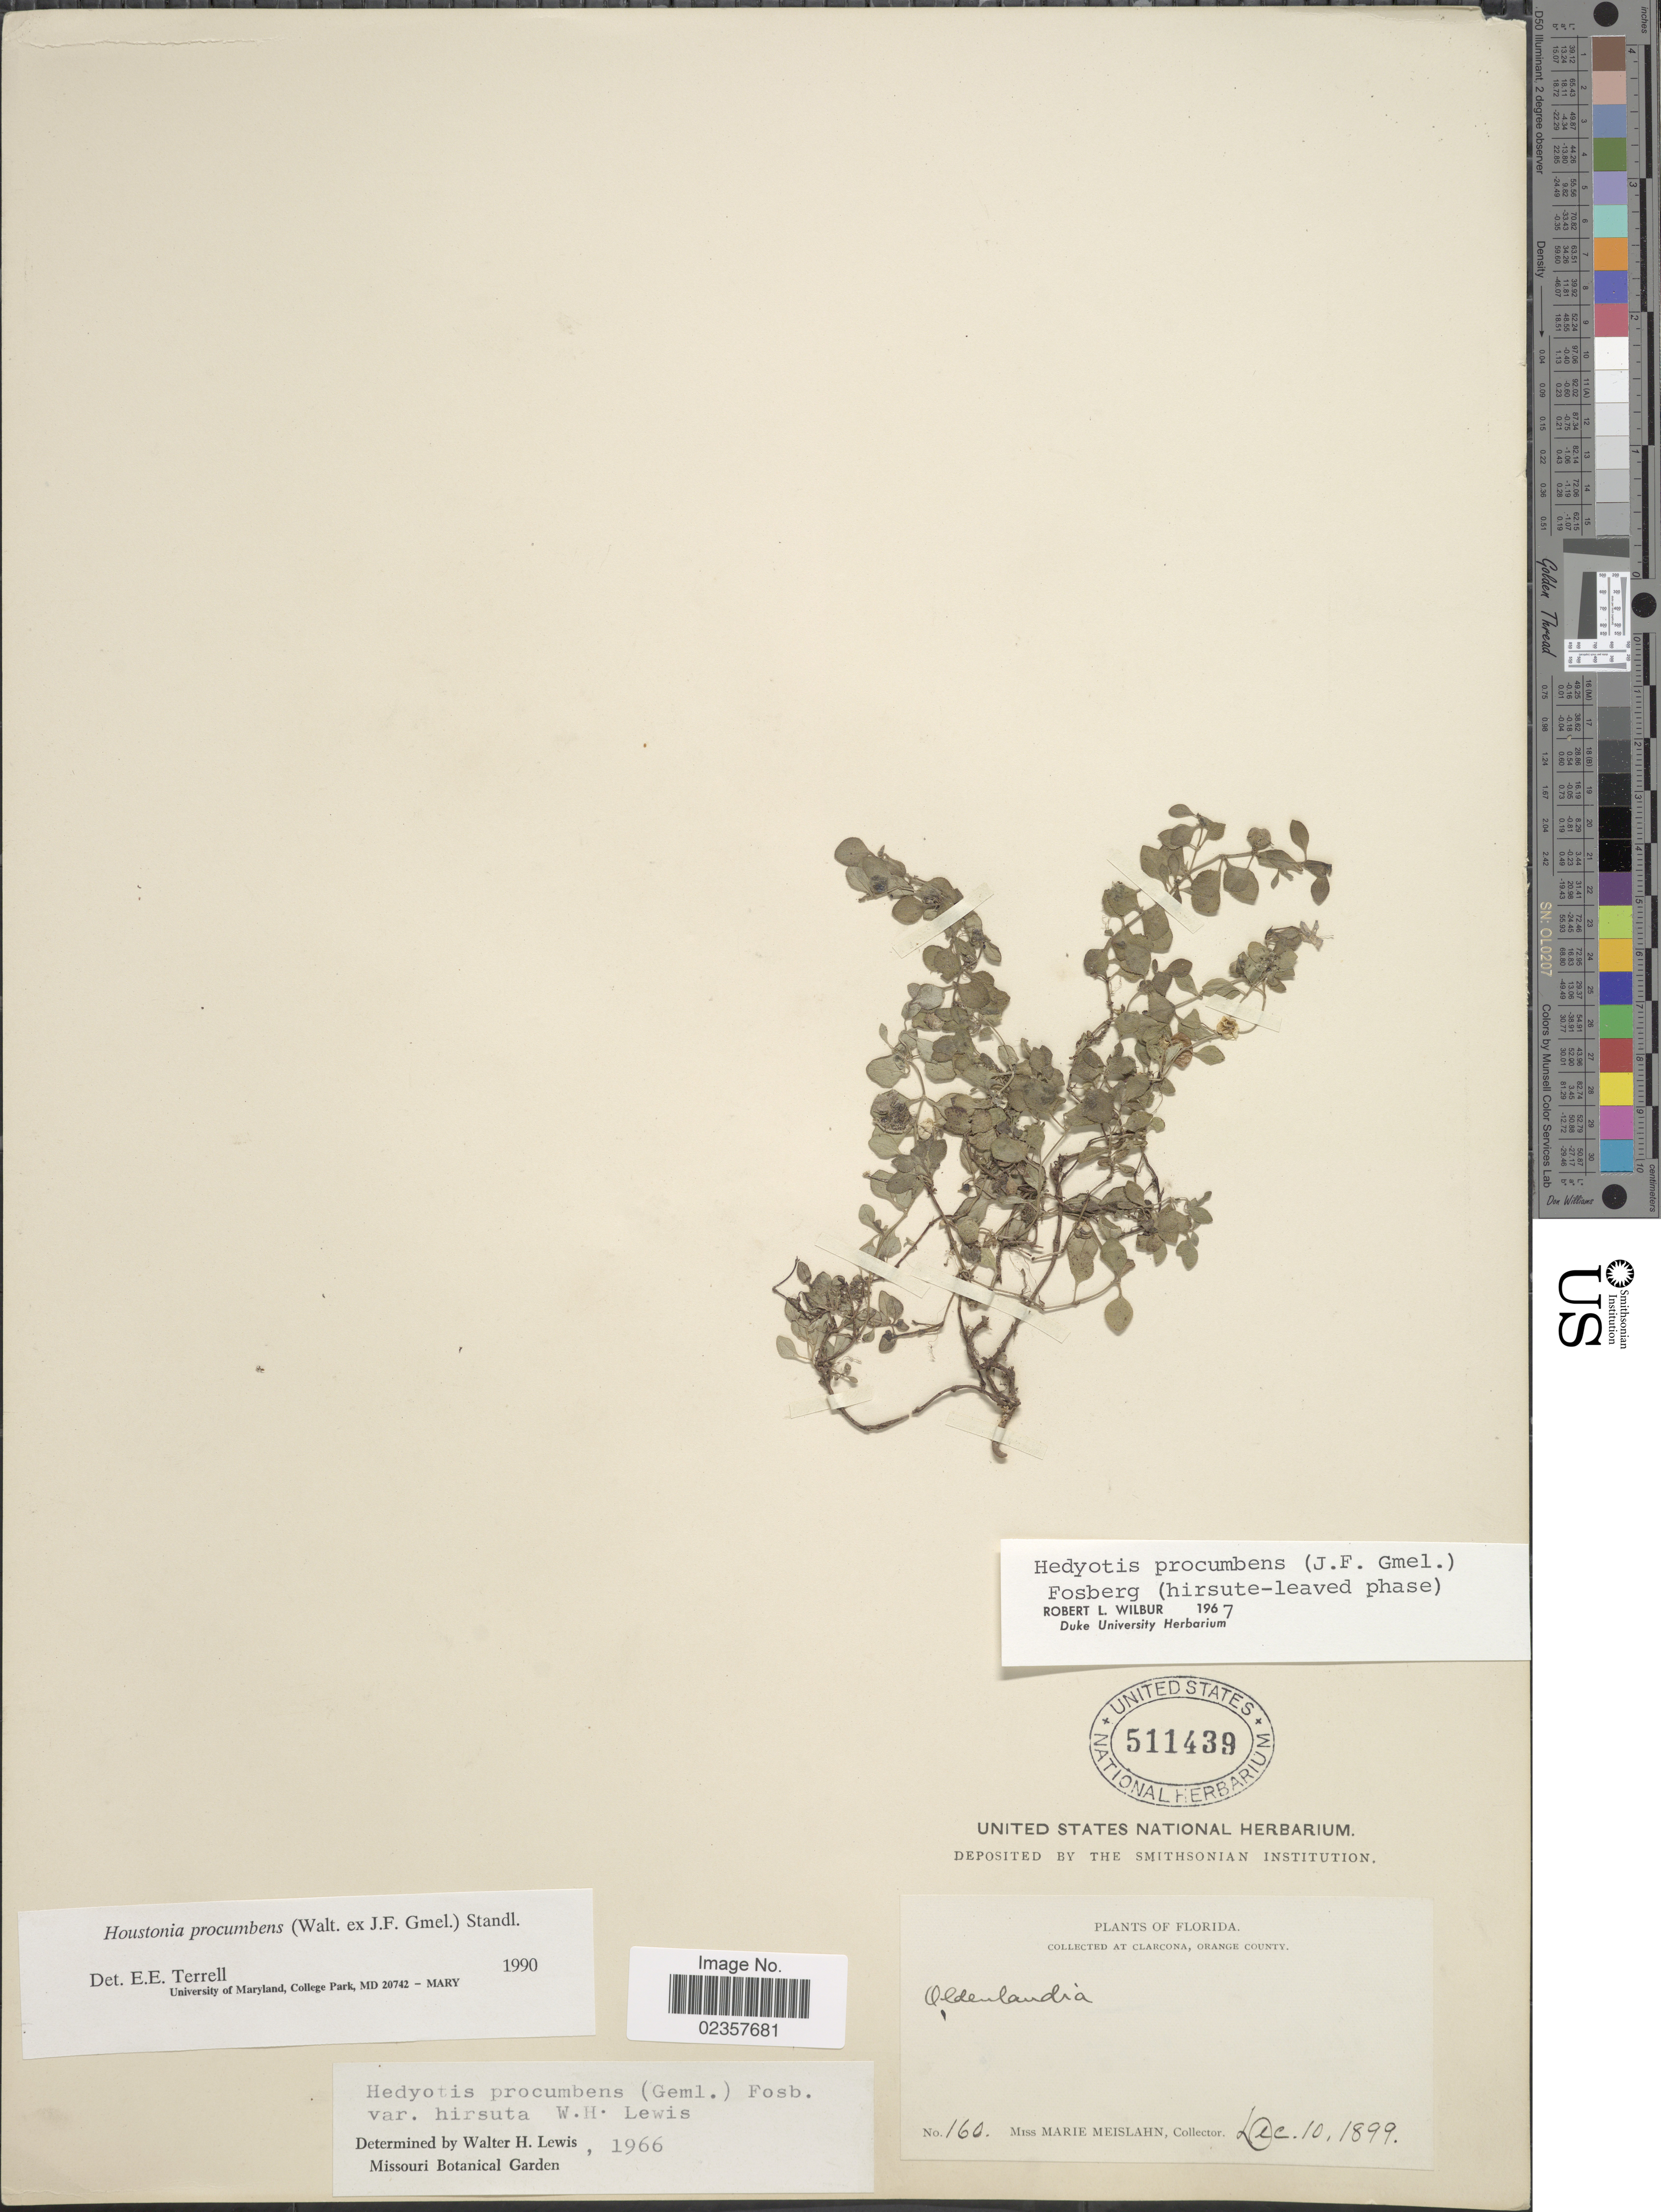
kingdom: Plantae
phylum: Tracheophyta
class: Magnoliopsida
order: Gentianales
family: Rubiaceae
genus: Houstonia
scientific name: Houstonia procumbens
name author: (Walter ex J.F. Gmel.) Standl.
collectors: M. Meislahn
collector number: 160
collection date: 1899-12-10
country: United States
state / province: Florida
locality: At Clarcona, Orange County.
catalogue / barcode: US 511439